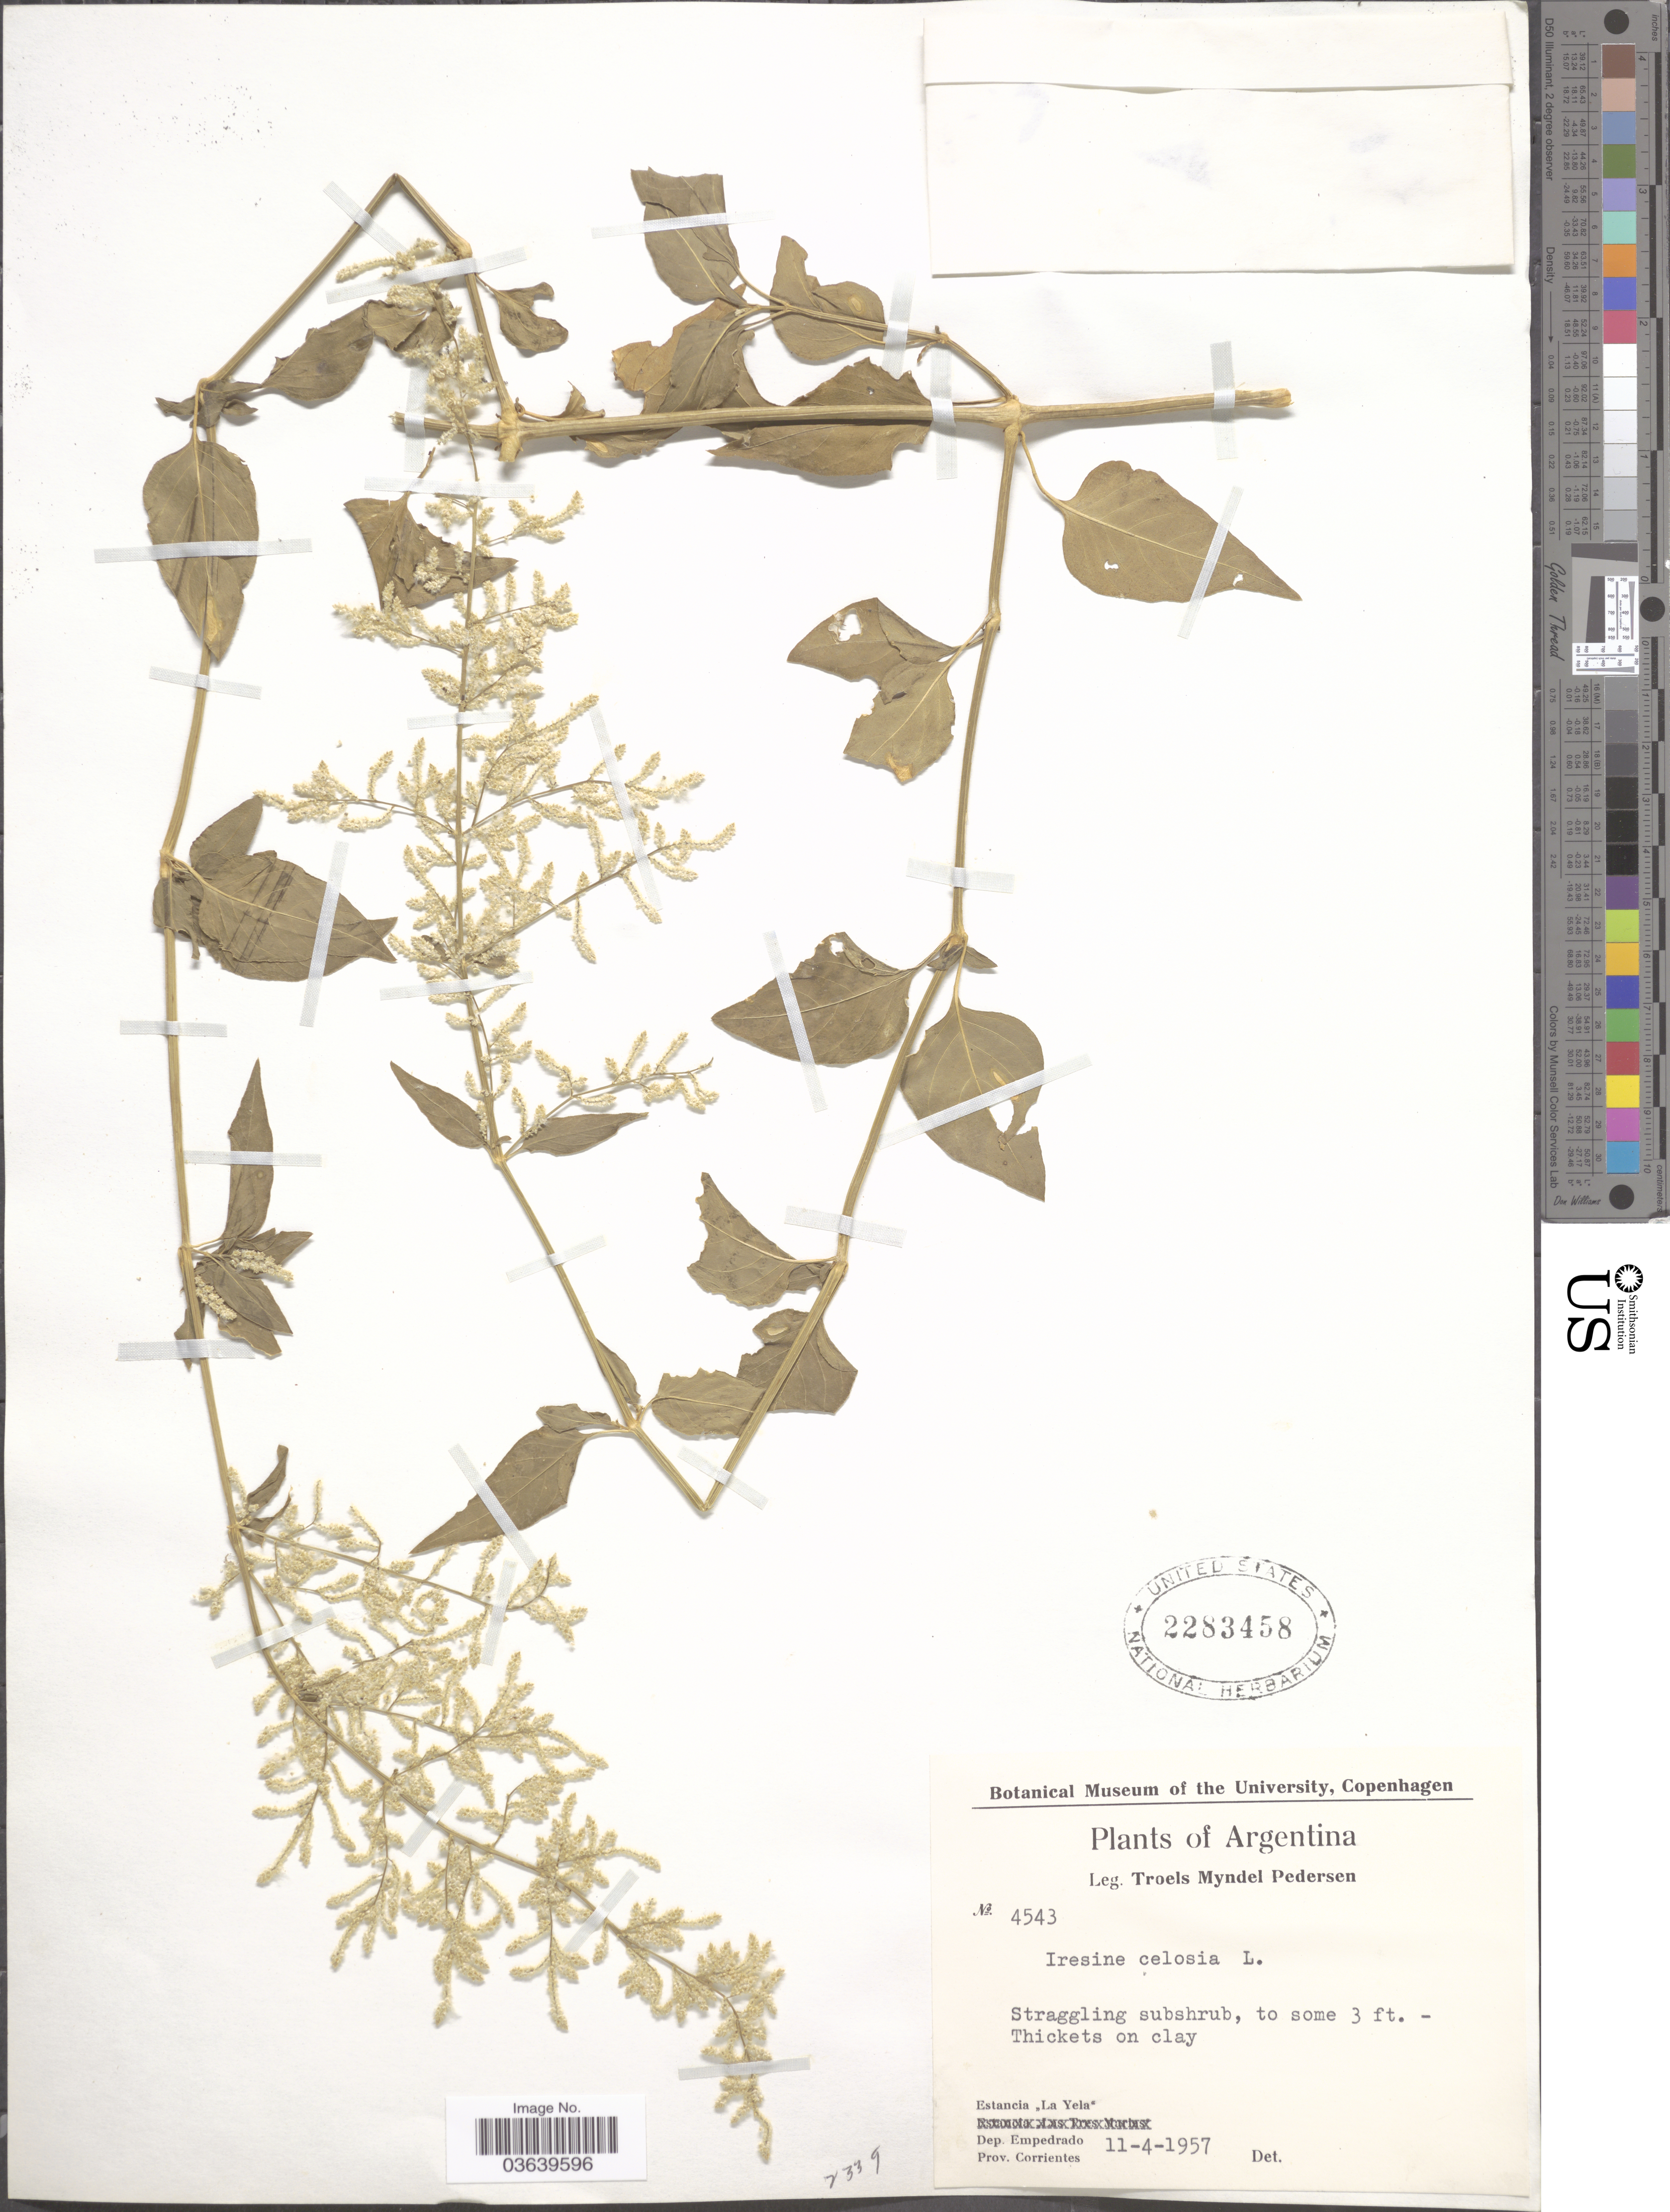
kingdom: Plantae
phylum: Tracheophyta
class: Magnoliopsida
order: Caryophyllales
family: Amaranthaceae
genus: Iresine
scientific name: Iresine diffusa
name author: Humb. & Bonpl. ex Willd.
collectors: T. Pederson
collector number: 4543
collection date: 1957-04-11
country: Argentina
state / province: Corrientes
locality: Estancia "La Yela". Dep. Empedrado.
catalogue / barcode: US 2283458